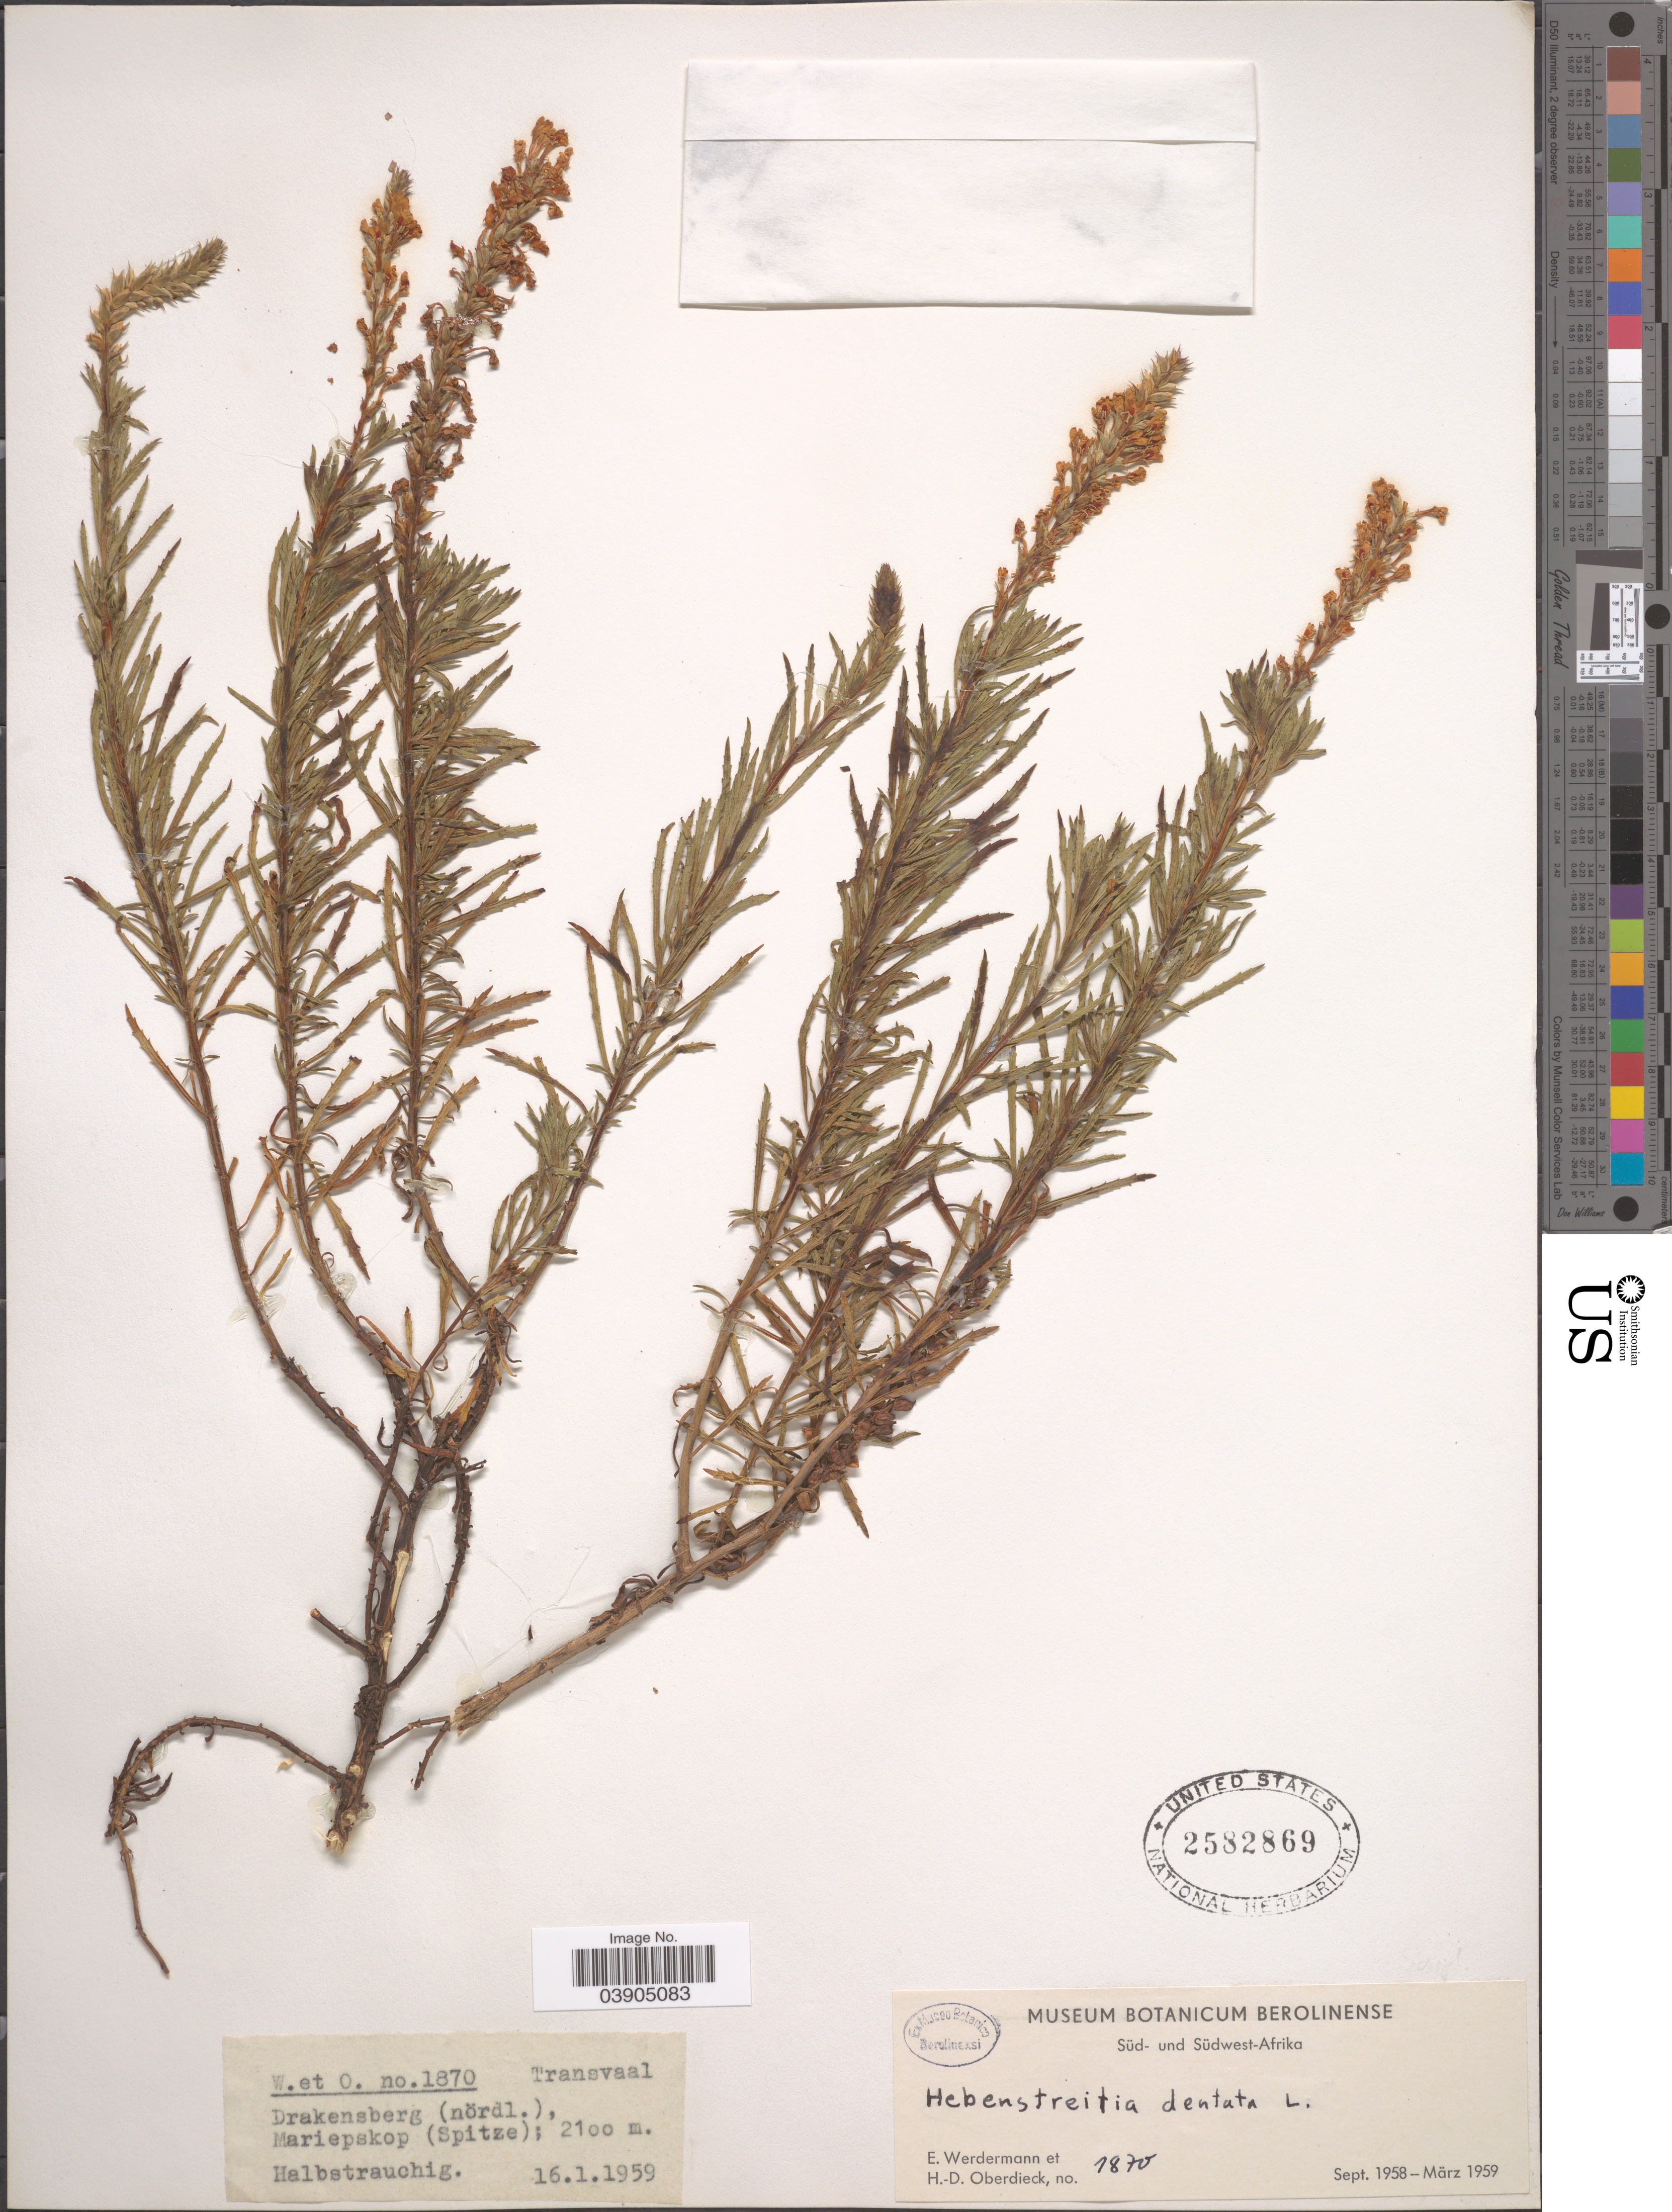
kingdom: Plantae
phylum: Tracheophyta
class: Magnoliopsida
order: Lamiales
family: Scrophulariaceae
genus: Hebenstretia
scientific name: Hebenstretia dentata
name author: L.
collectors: E. Werdermann & H. Oberdieck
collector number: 1870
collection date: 1959-01-16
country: South Africa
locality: Transvaal. Drakensberg (nördl.), Mariepskop (Spitze).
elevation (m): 2100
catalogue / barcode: US 2582869